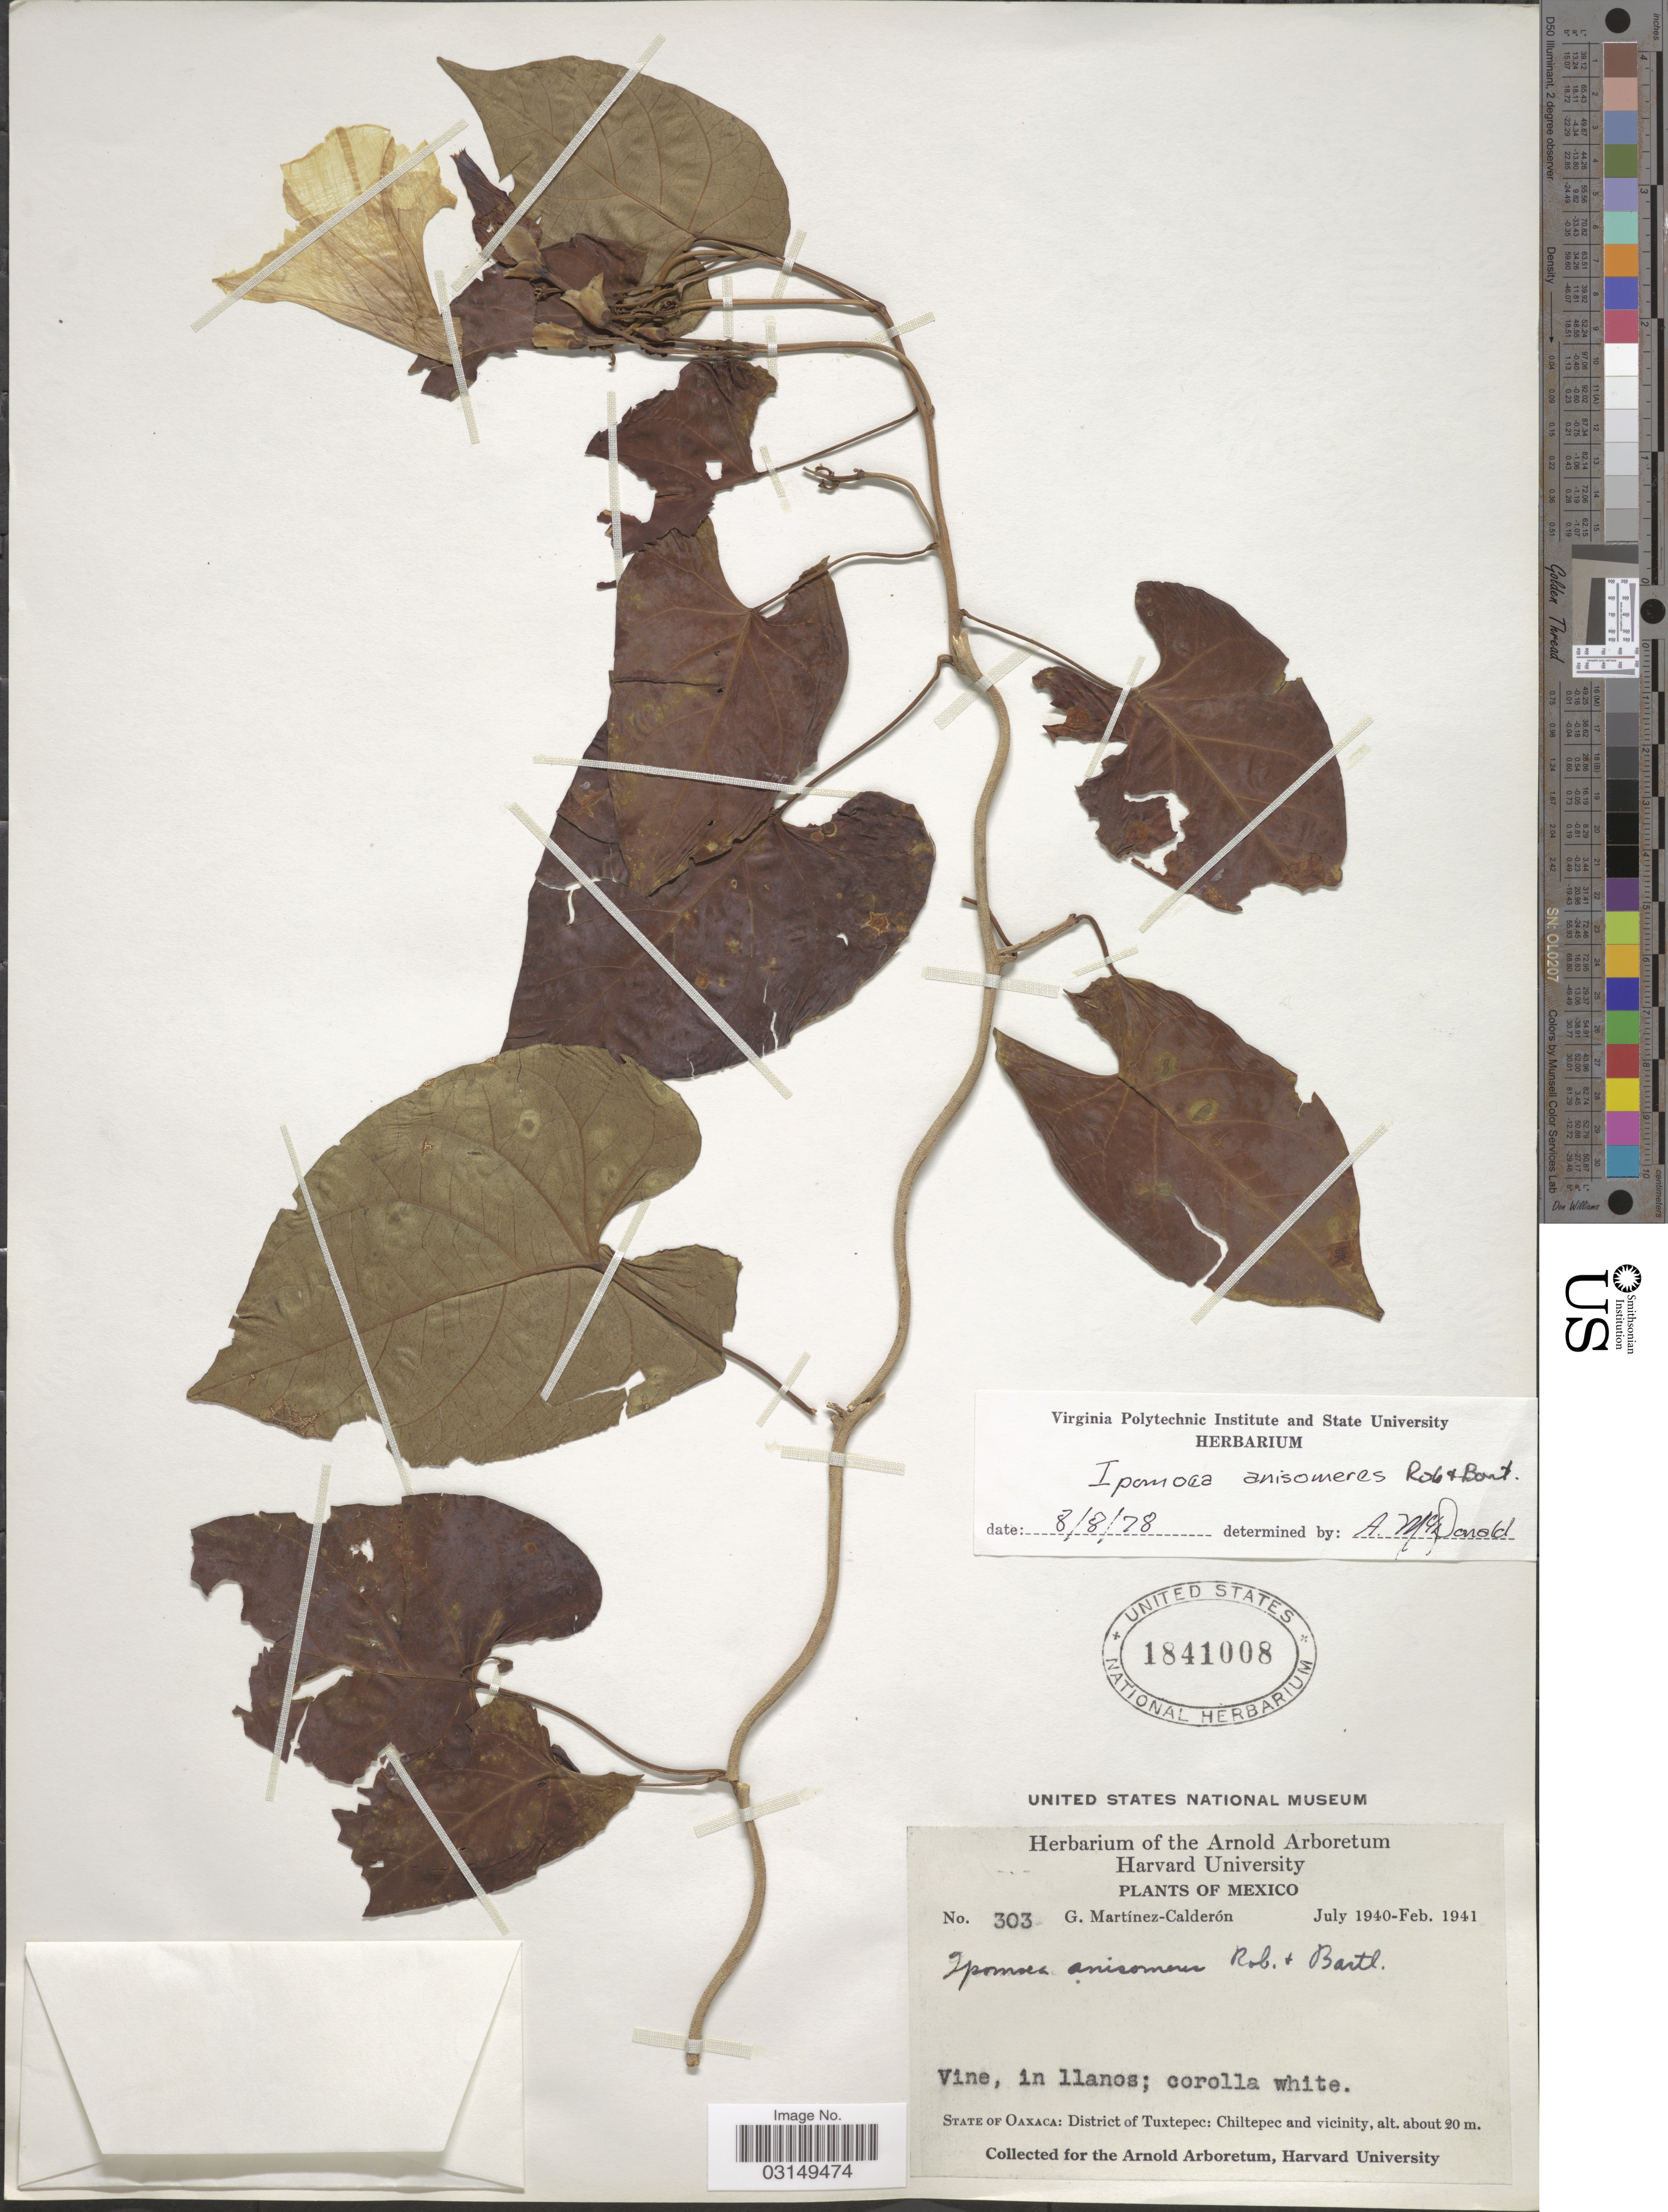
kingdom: Plantae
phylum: Tracheophyta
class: Magnoliopsida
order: Solanales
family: Convolvulaceae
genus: Ipomoea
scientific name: Ipomoea anisomeres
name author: B.L. Rob. & Bartlett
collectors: G. Martínez Calderón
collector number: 303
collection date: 1940-07/1941-02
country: Mexico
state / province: Oaxaca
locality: District of Tuxtepec: Chiltepec and vicinity.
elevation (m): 20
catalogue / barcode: US 1841008